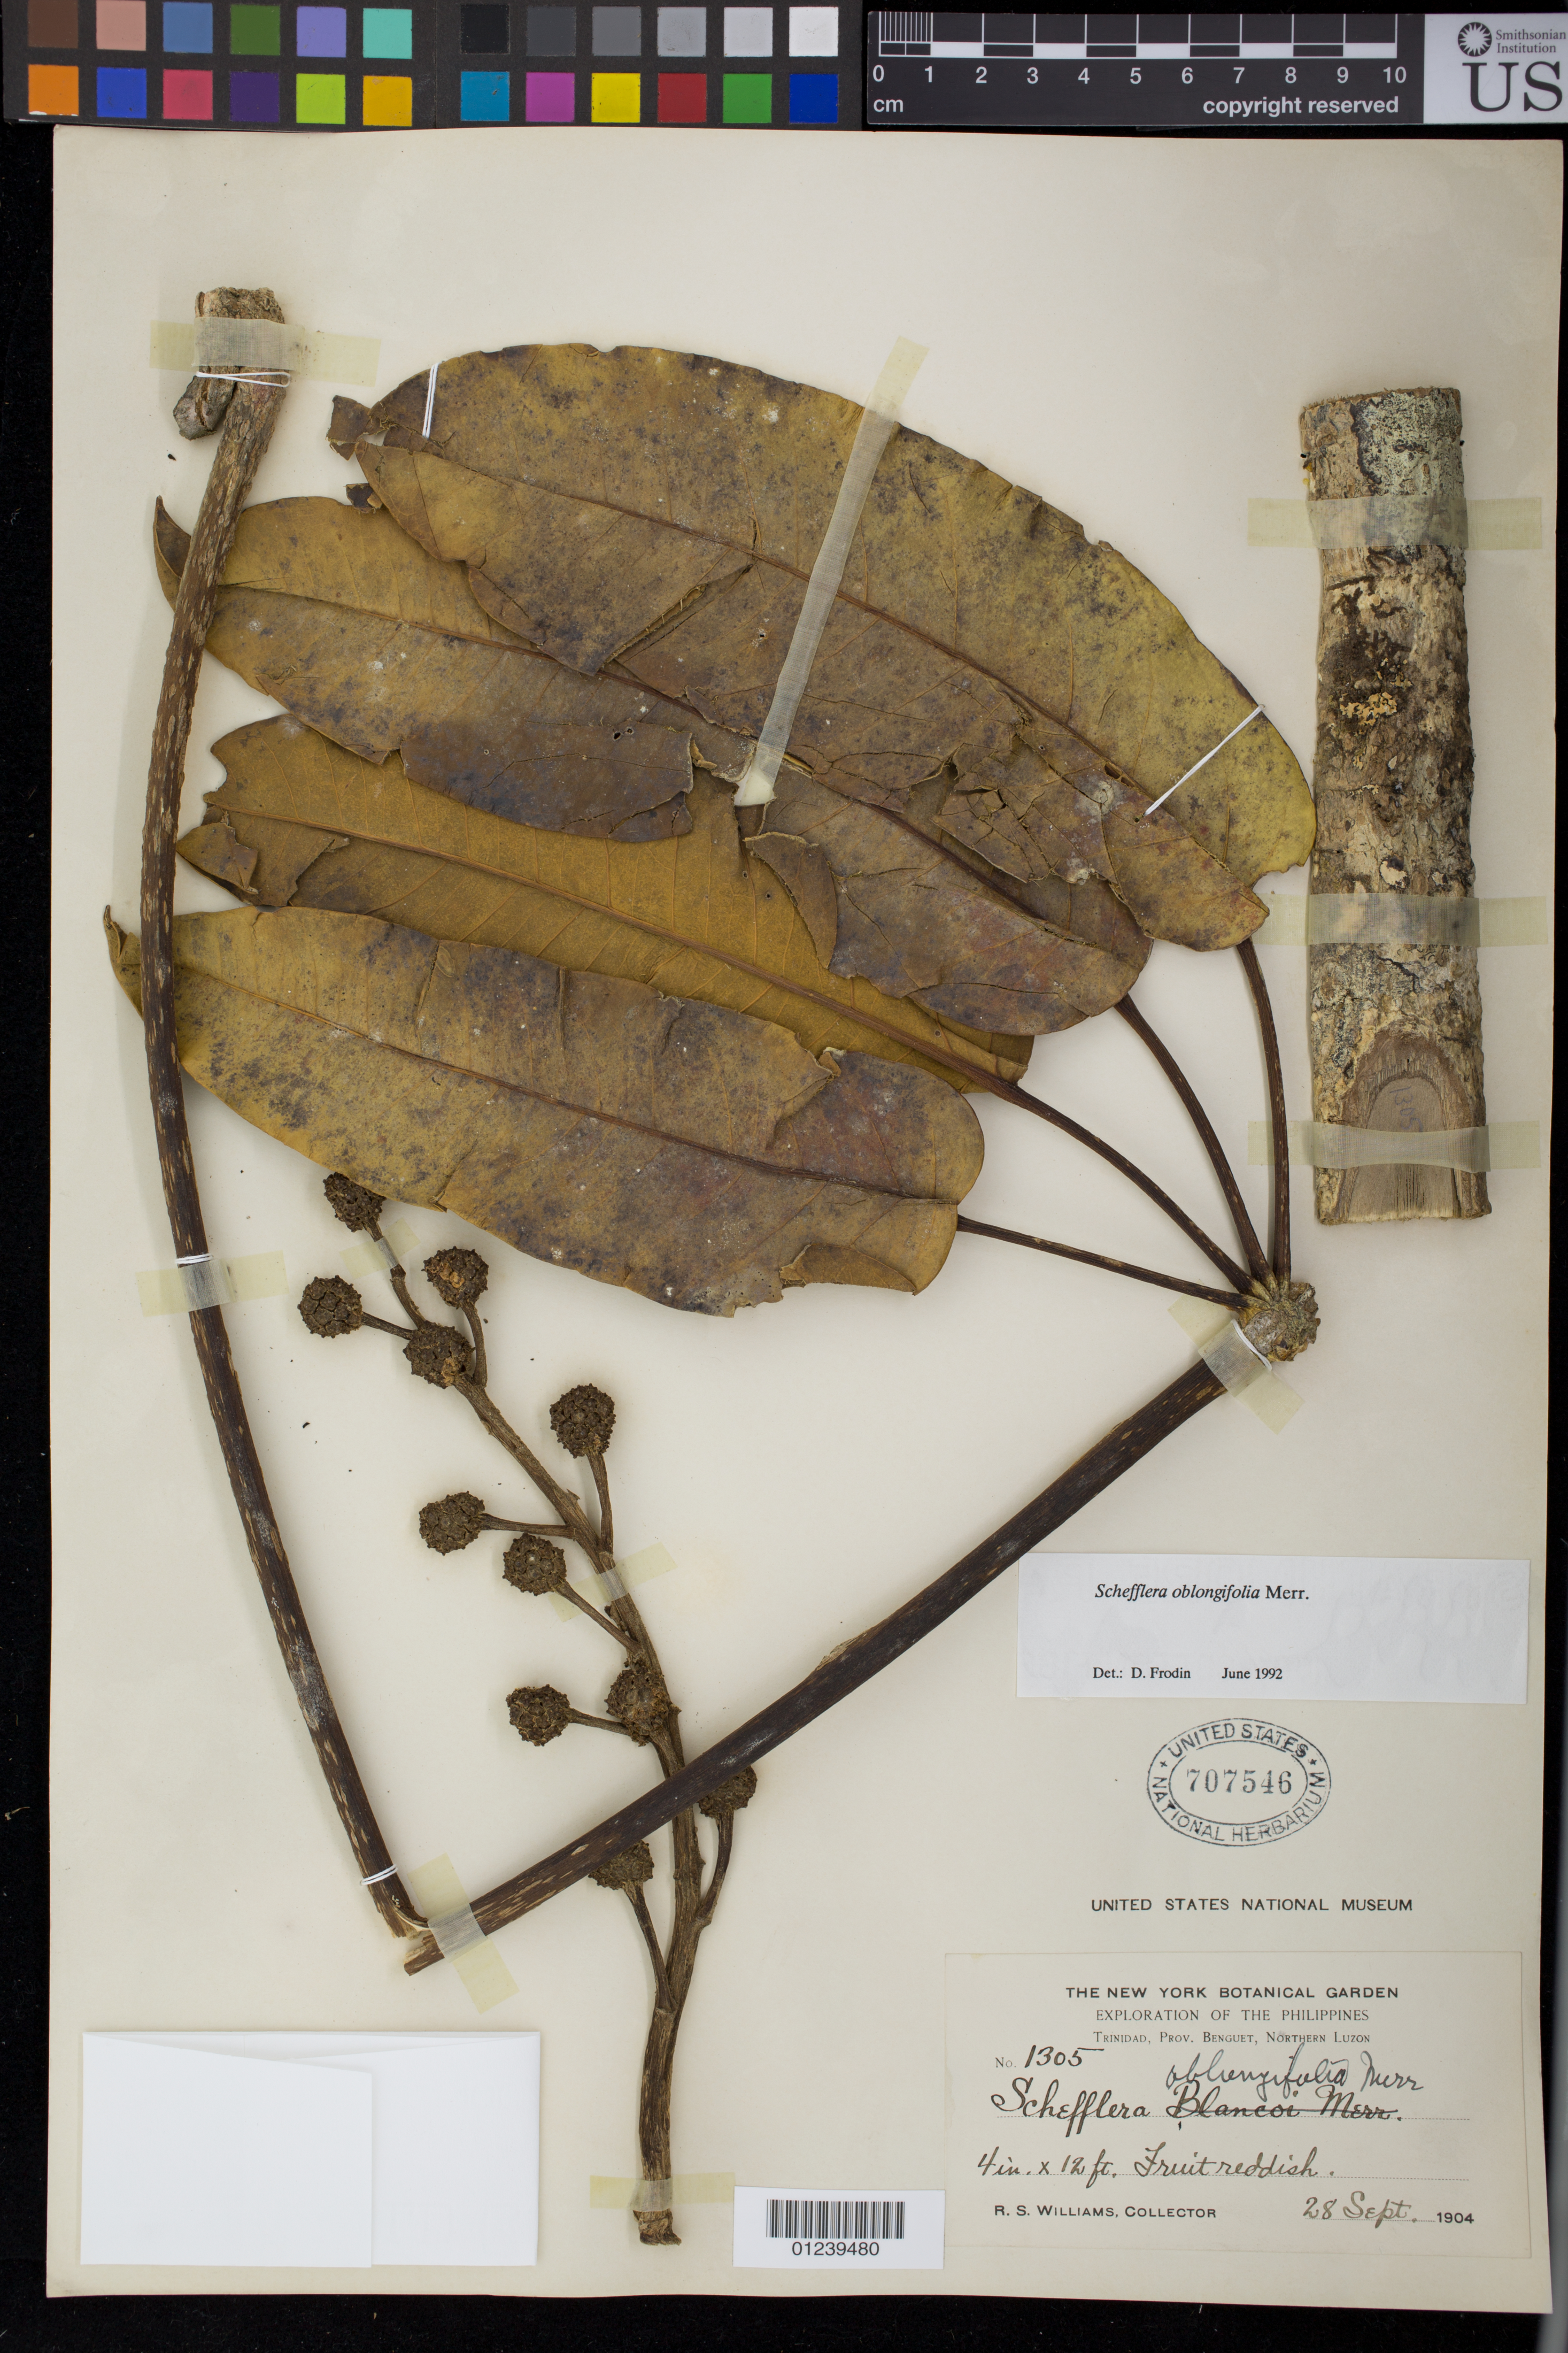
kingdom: Plantae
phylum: Tracheophyta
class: Magnoliopsida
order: Apiales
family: Araliaceae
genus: Schefflera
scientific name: Schefflera oblongifolia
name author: Merr.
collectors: R. S. Williams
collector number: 1305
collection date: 1904-09-28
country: Philippines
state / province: Cordillera (Administrative Region)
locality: Trinidad, Prov. Benguet, Northern Luzon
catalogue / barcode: US 707546